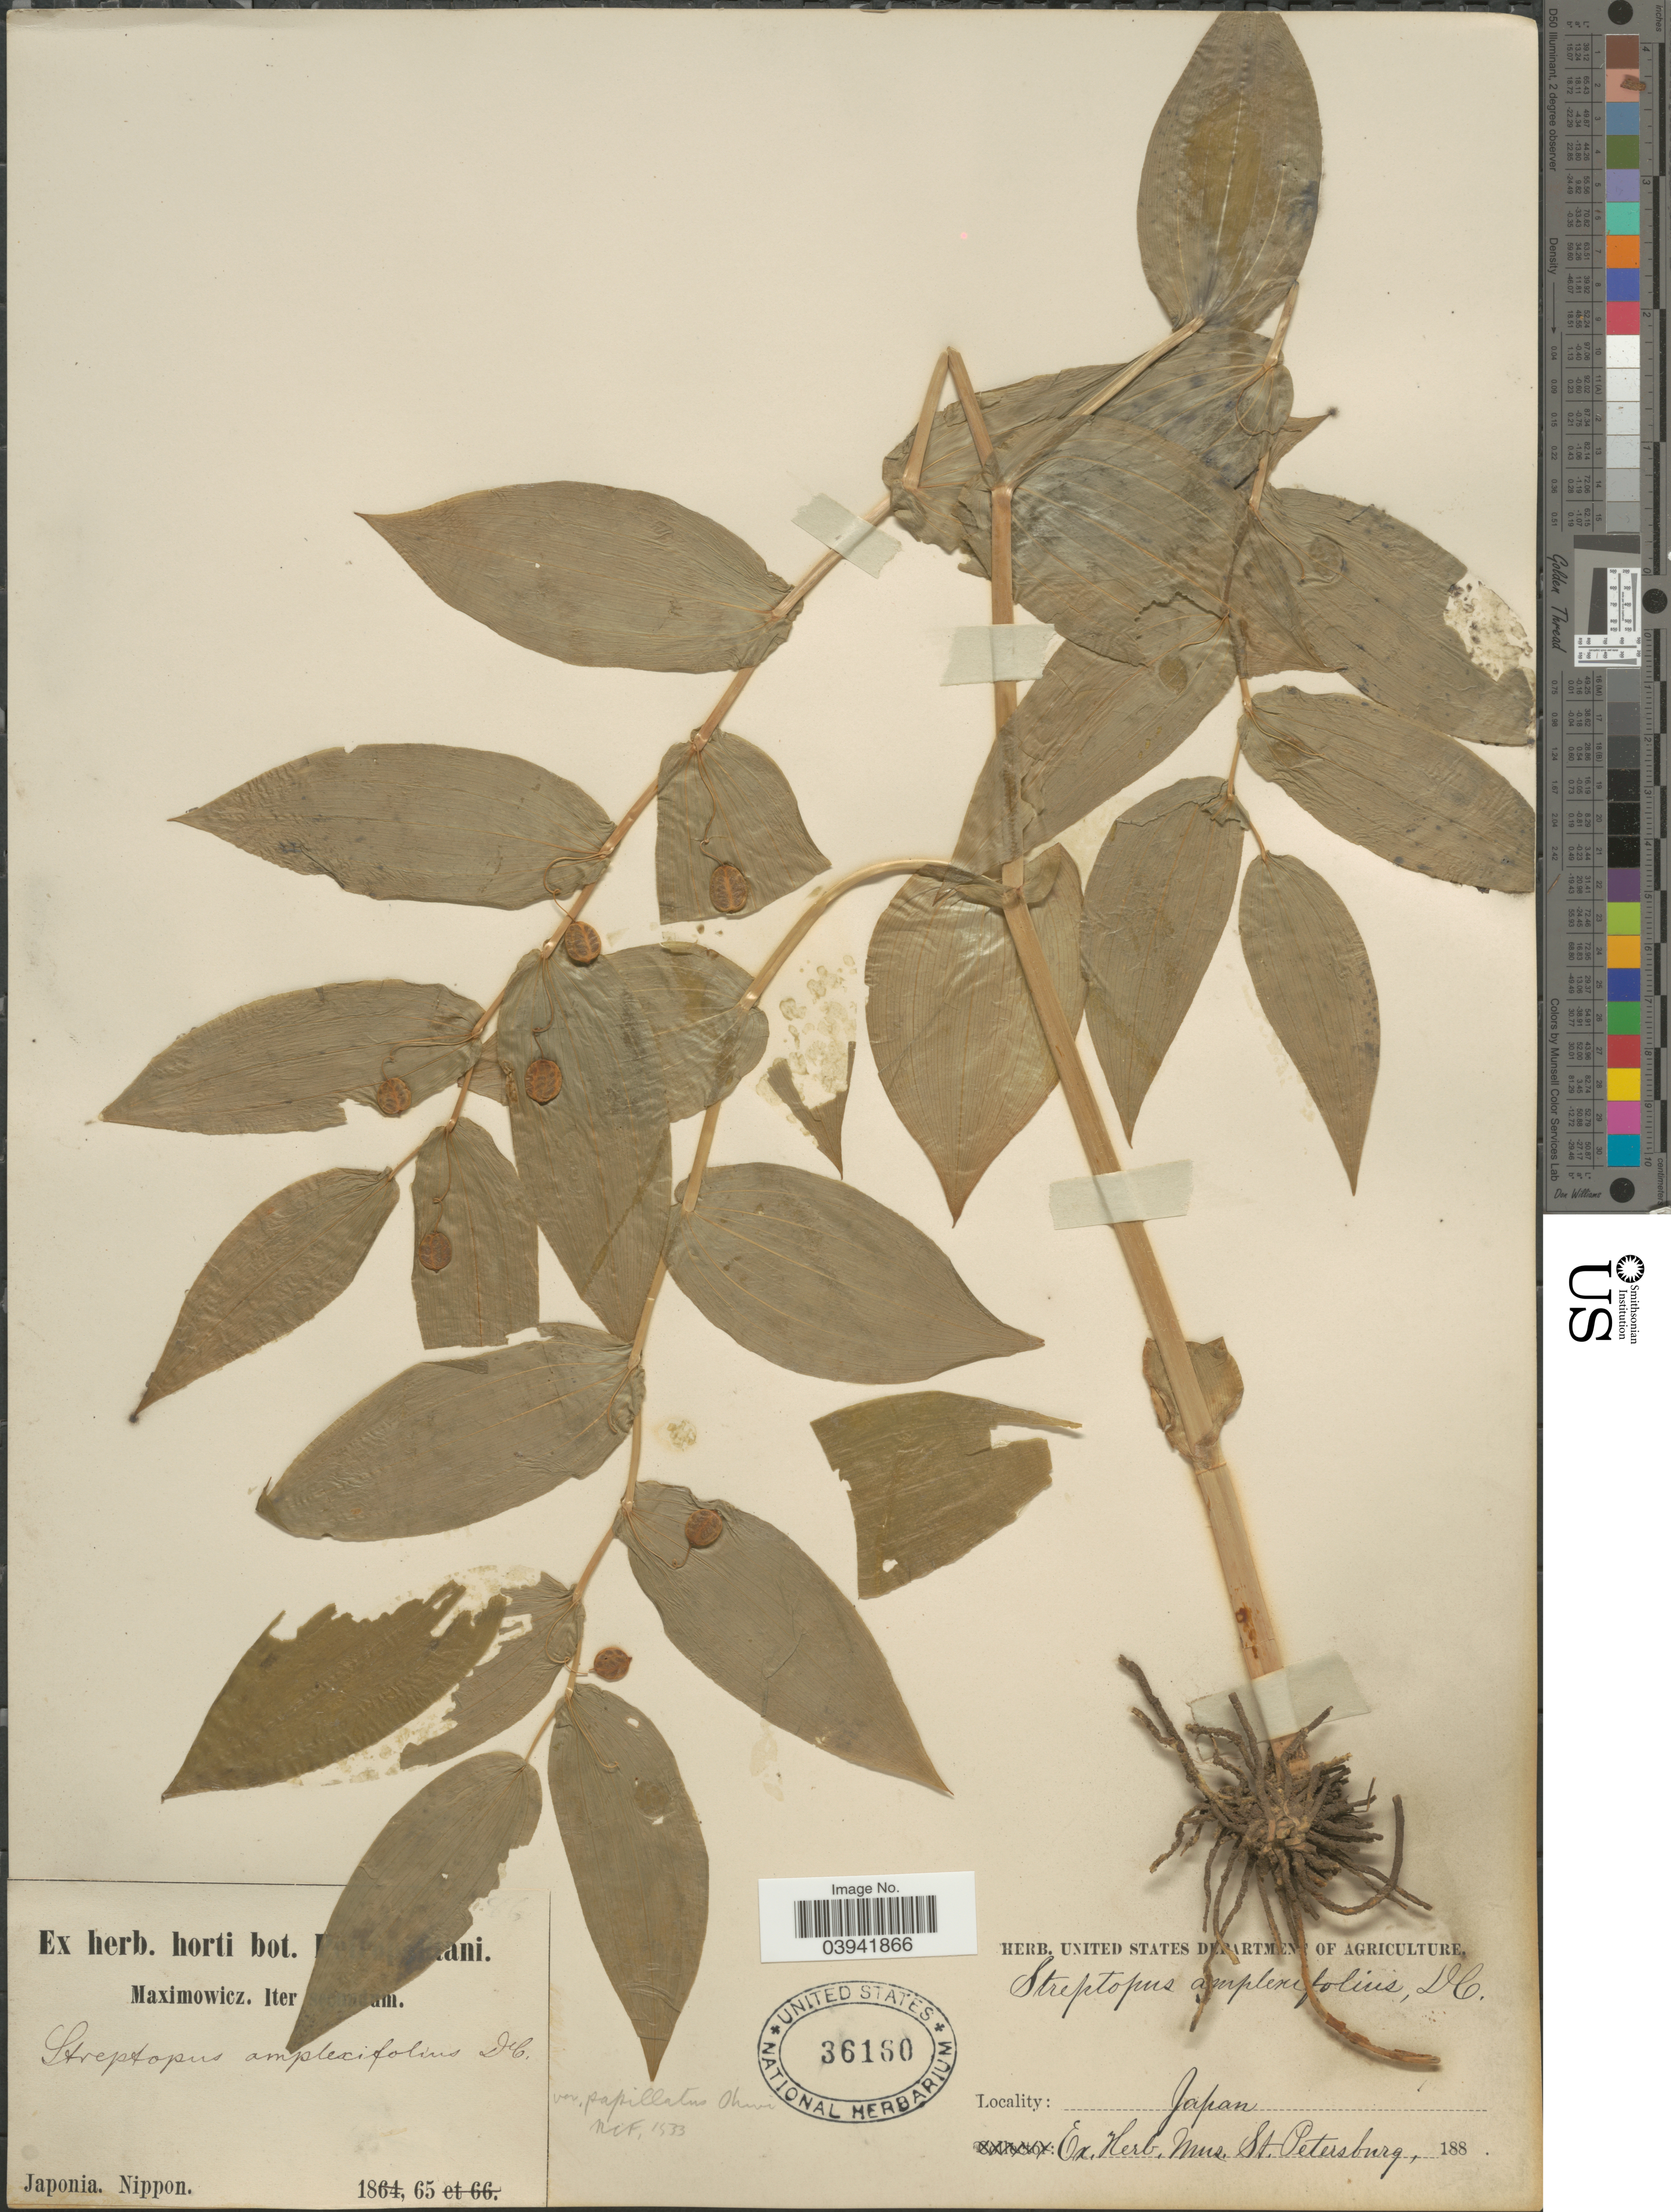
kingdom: Plantae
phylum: Tracheophyta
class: Liliopsida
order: Liliales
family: Liliaceae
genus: Streptopus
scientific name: Streptopus amplexifolius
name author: (L.) DC.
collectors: Maximowicz, --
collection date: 1865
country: Japan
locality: Nippon.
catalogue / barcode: US 36160